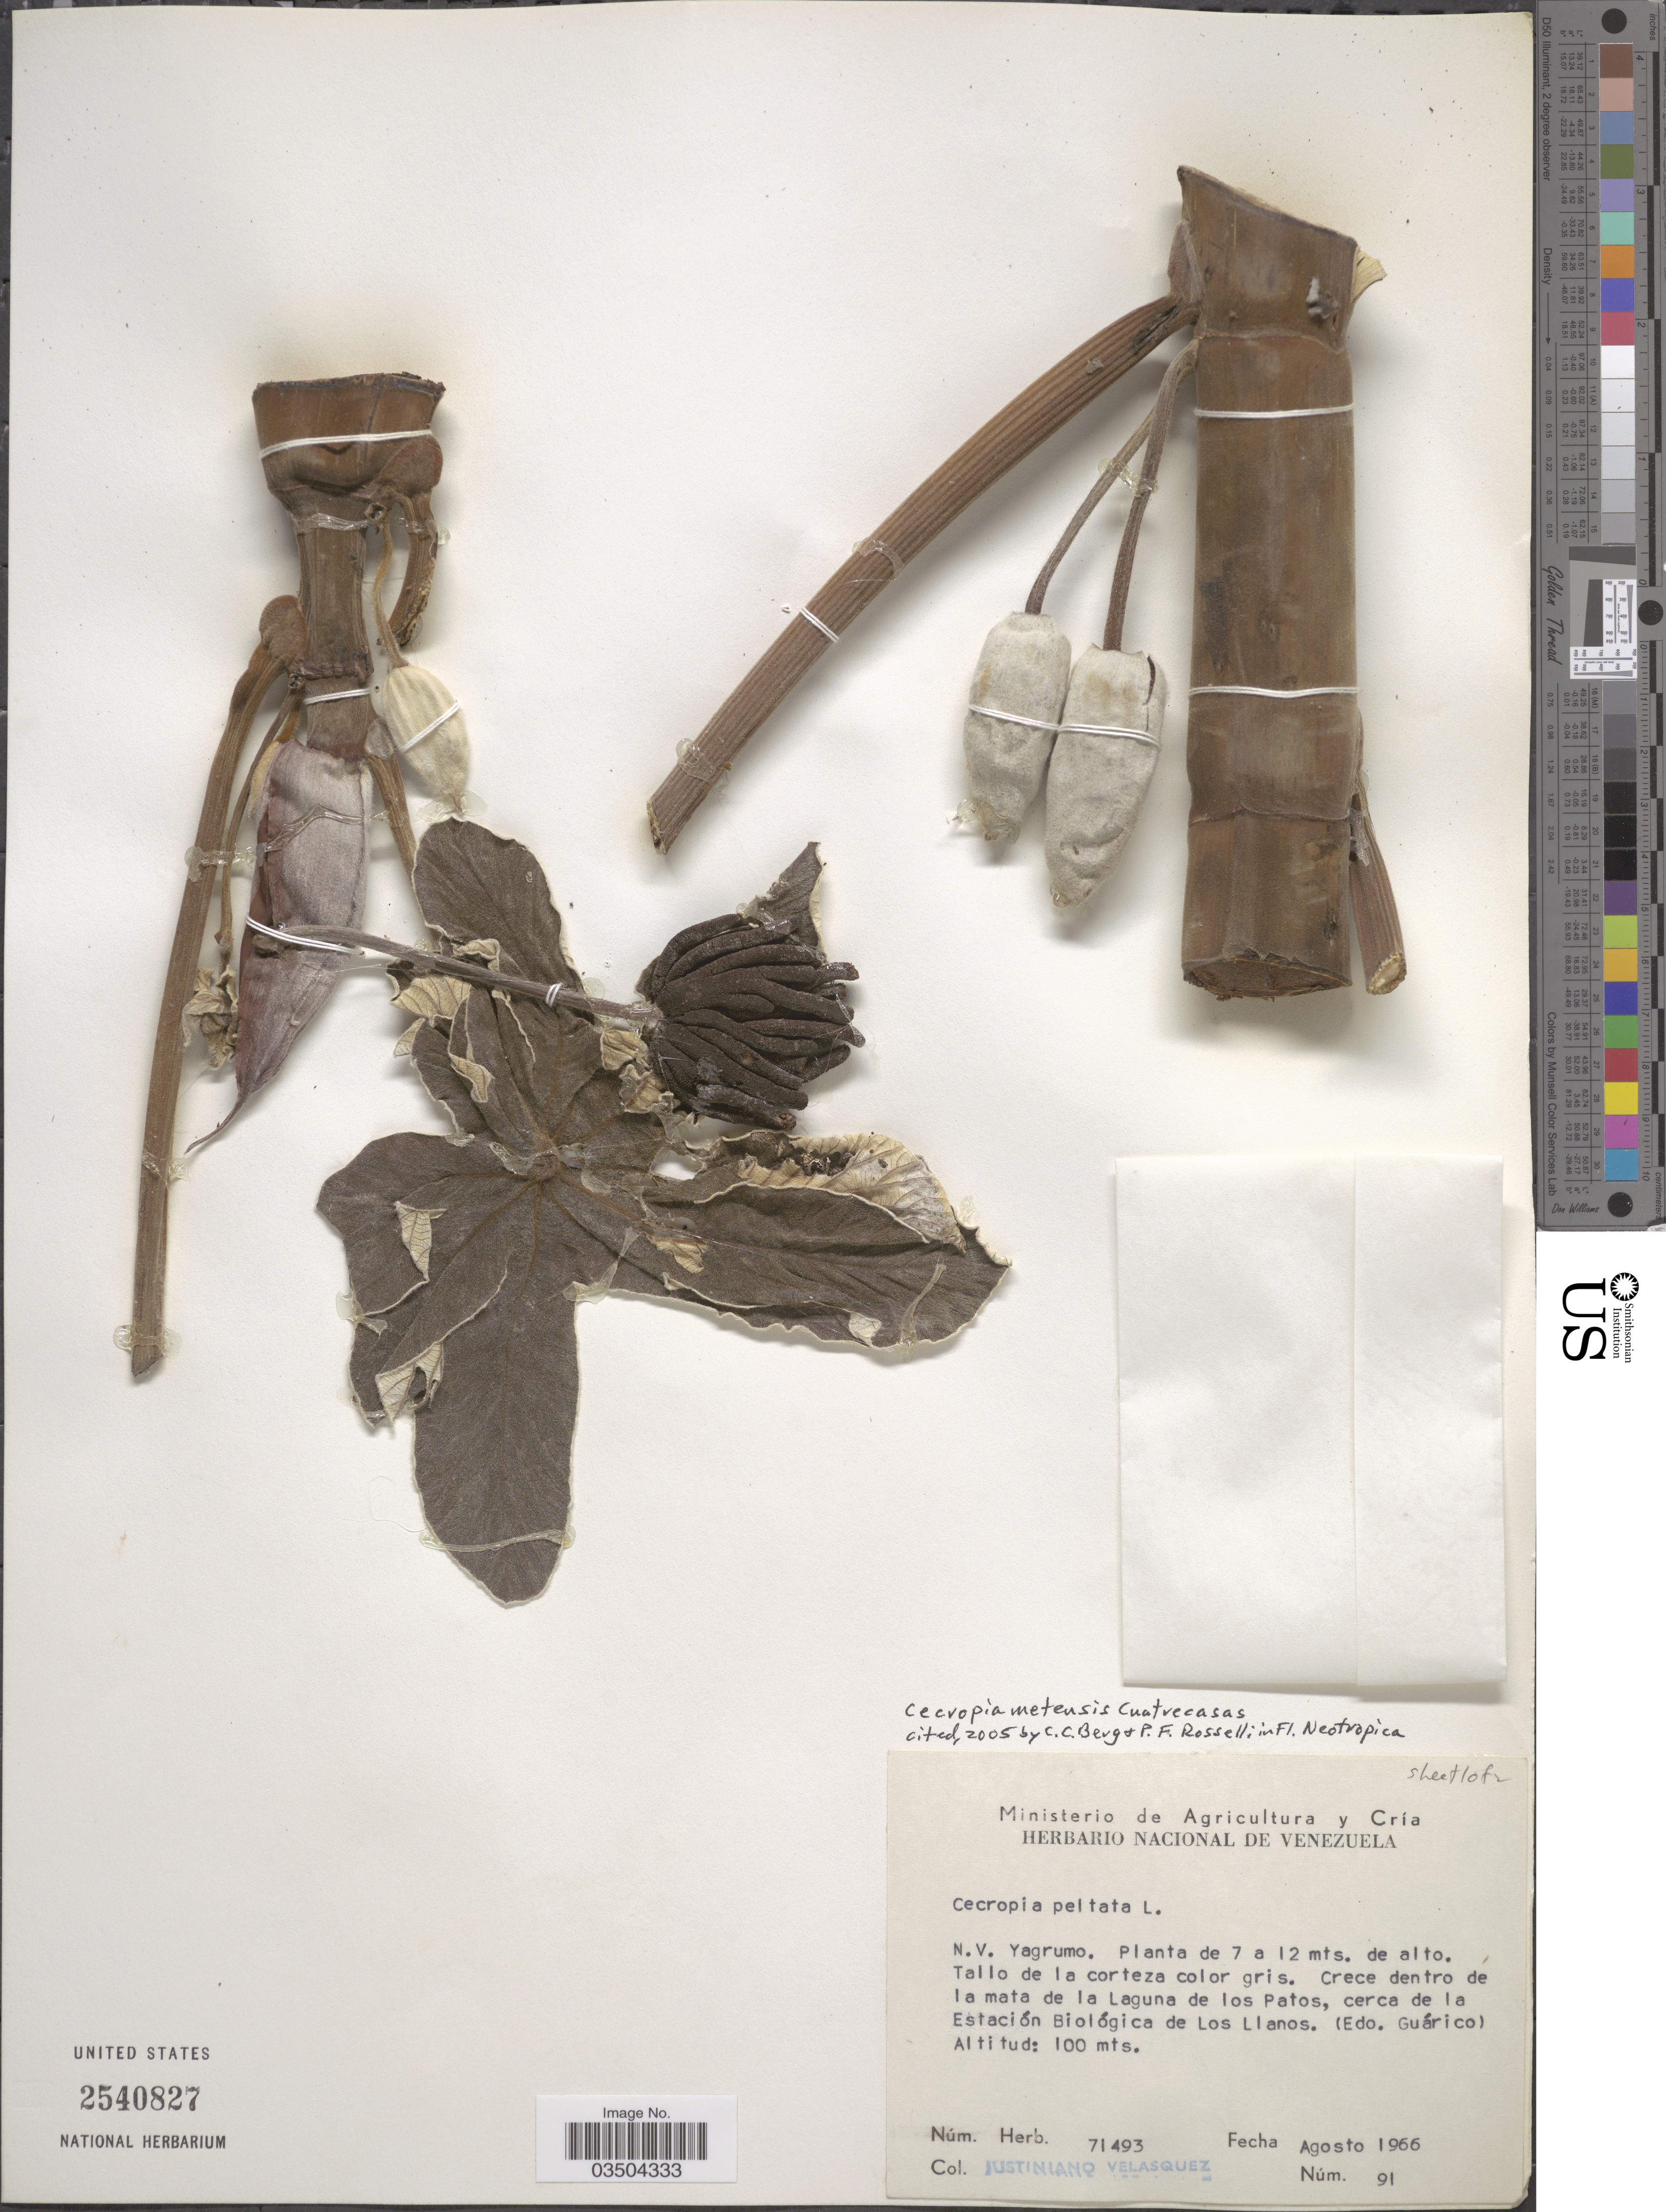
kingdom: Plantae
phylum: Tracheophyta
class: Magnoliopsida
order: Rosales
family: Urticaceae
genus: Cecropia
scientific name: Cecropia metensis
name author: Cuatrec.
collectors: J. Velasquez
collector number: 91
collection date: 1966-08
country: Venezuela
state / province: Guarico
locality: Crece dentro de la mata de la Laguna de los Patos, cerca de la Estación Biológica de Los Llanos. (Edo. Guárico).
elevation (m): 100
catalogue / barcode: US 2540827